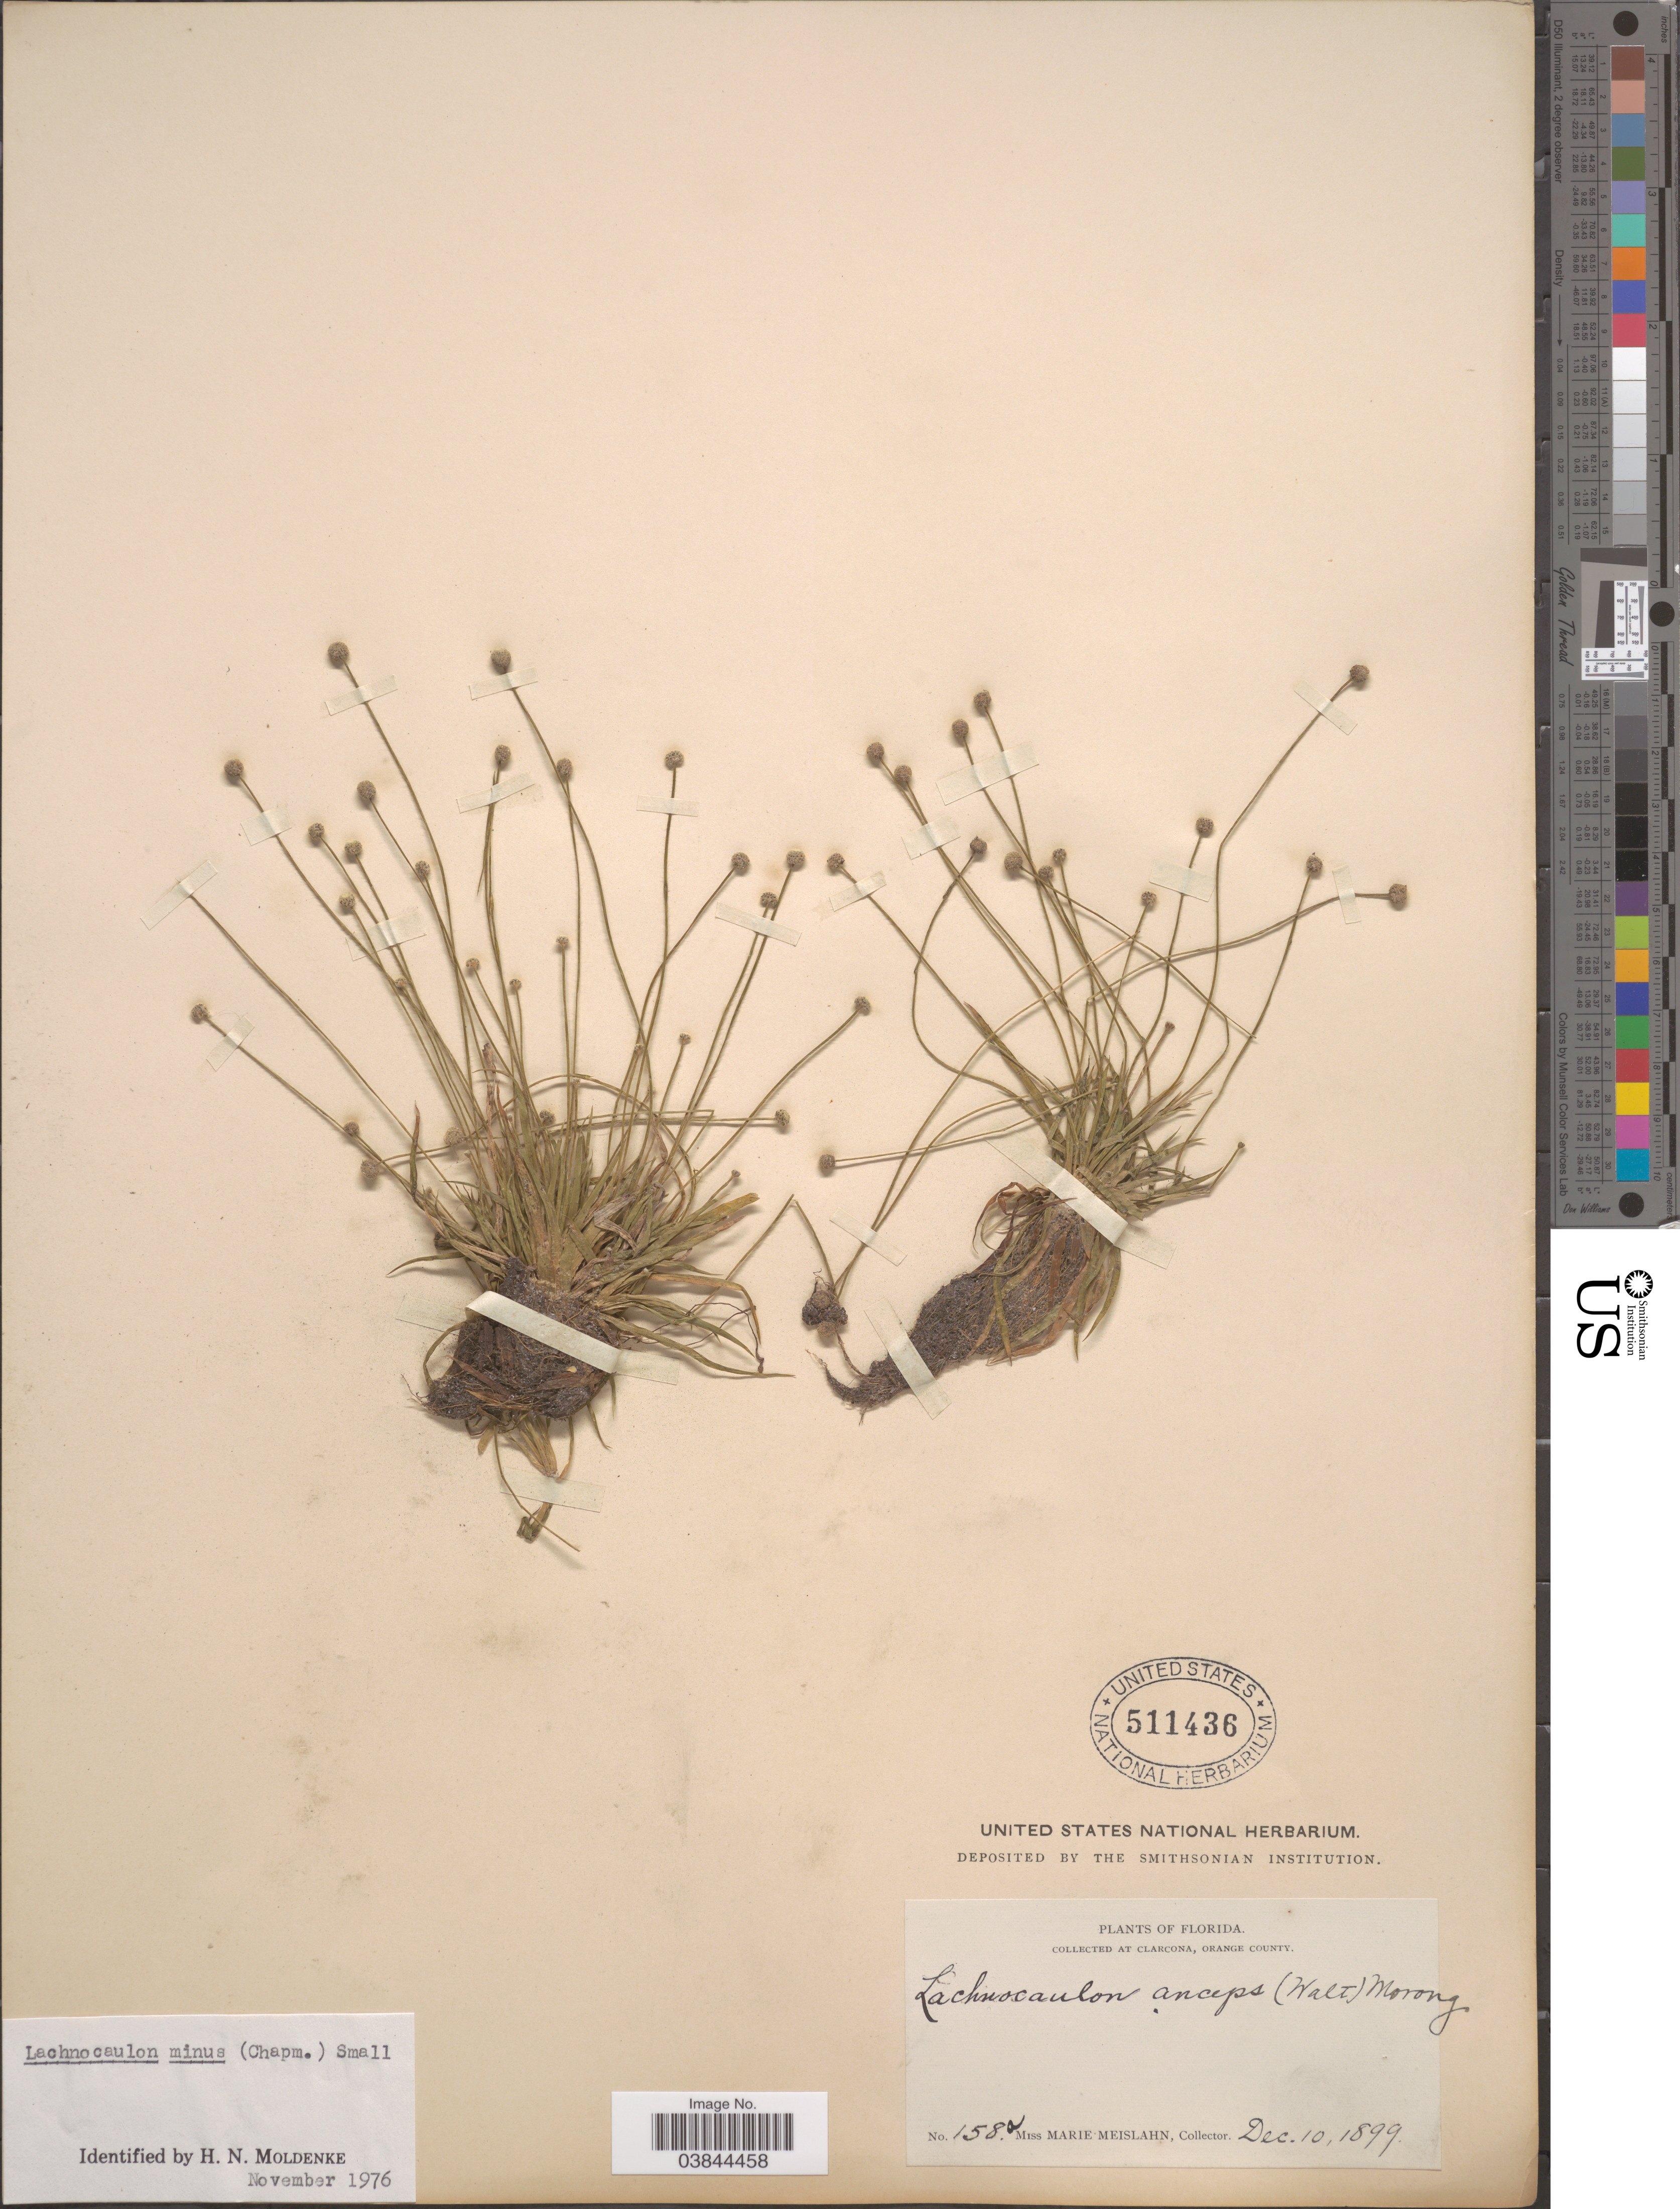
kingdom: Plantae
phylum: Tracheophyta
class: Liliopsida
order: Poales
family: Eriocaulaceae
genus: Lachnocaulon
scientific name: Lachnocaulon minus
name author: (Chapm.) Small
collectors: M. Meislahn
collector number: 158a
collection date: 1899-12-10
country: United States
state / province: Florida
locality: Clarcona, Orange County.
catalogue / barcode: US 511436